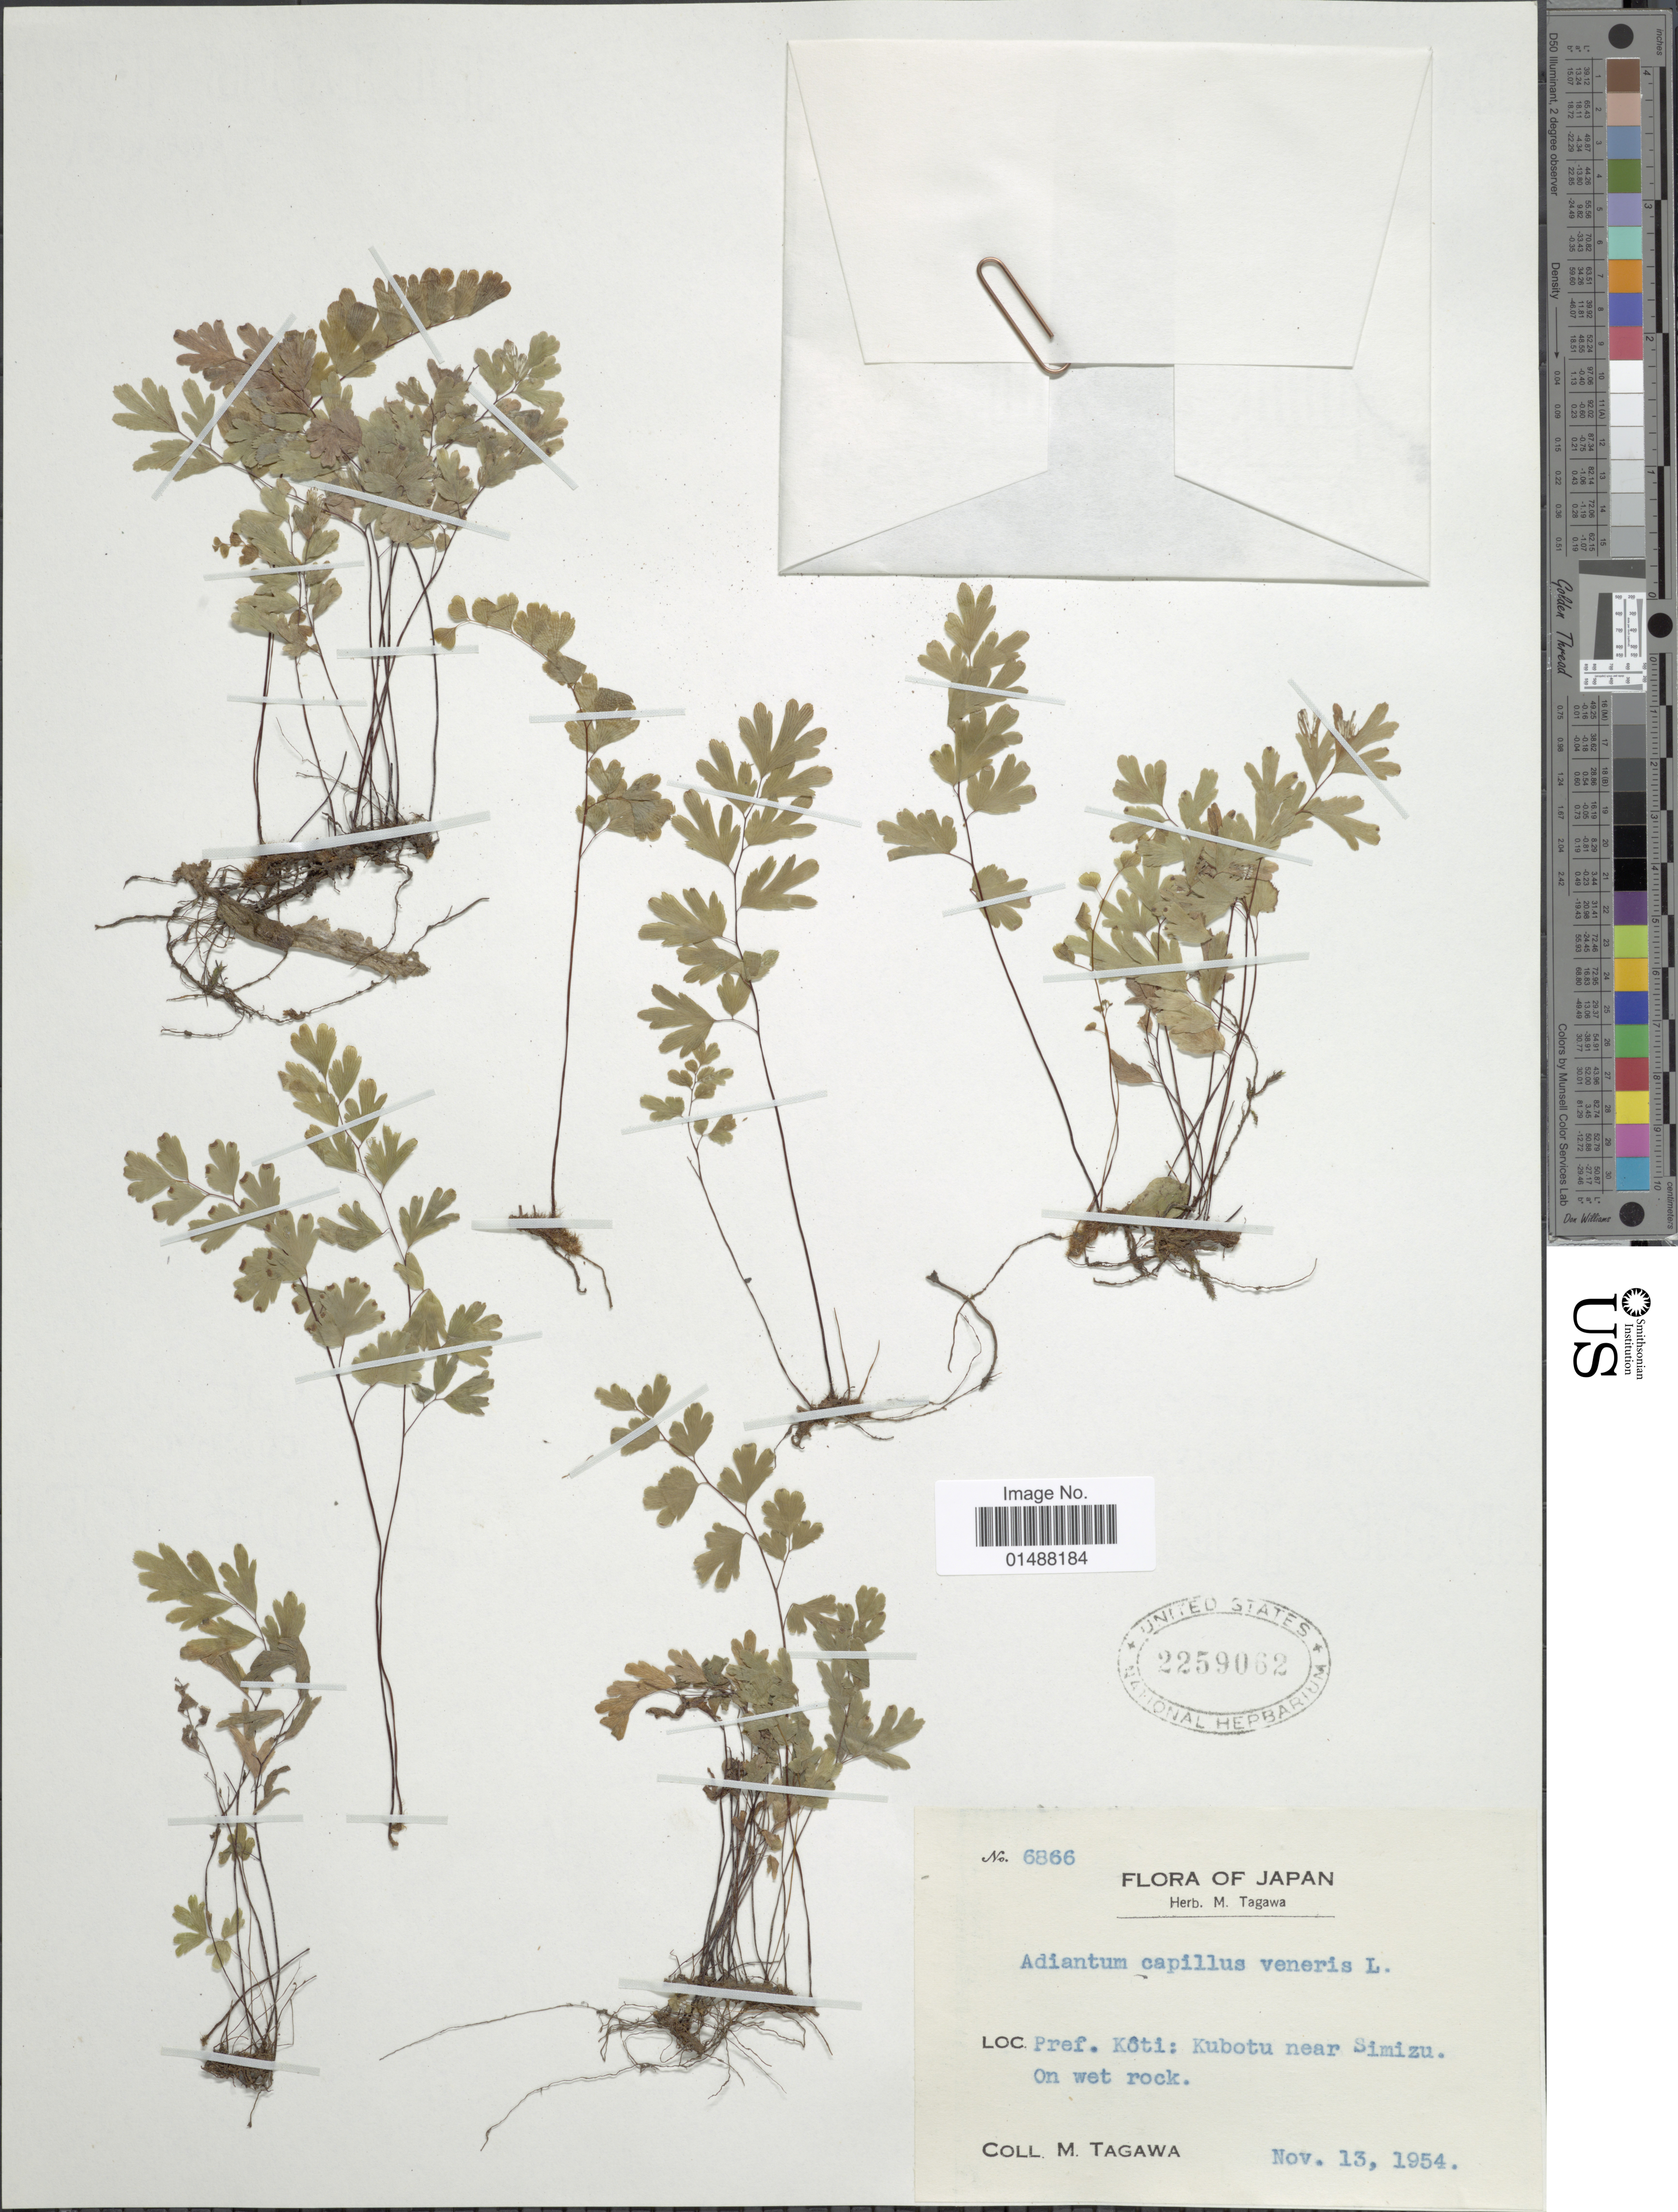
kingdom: Plantae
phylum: Tracheophyta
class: Polypodiopsida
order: Polypodiales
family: Pteridaceae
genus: Adiantum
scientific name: Adiantum capillus-veneris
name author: L.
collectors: M. Kitagawa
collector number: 6866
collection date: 1954-11-13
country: Japan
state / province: Koti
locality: Pref. Koti: Kubotu near Simizu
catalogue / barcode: US 2259062